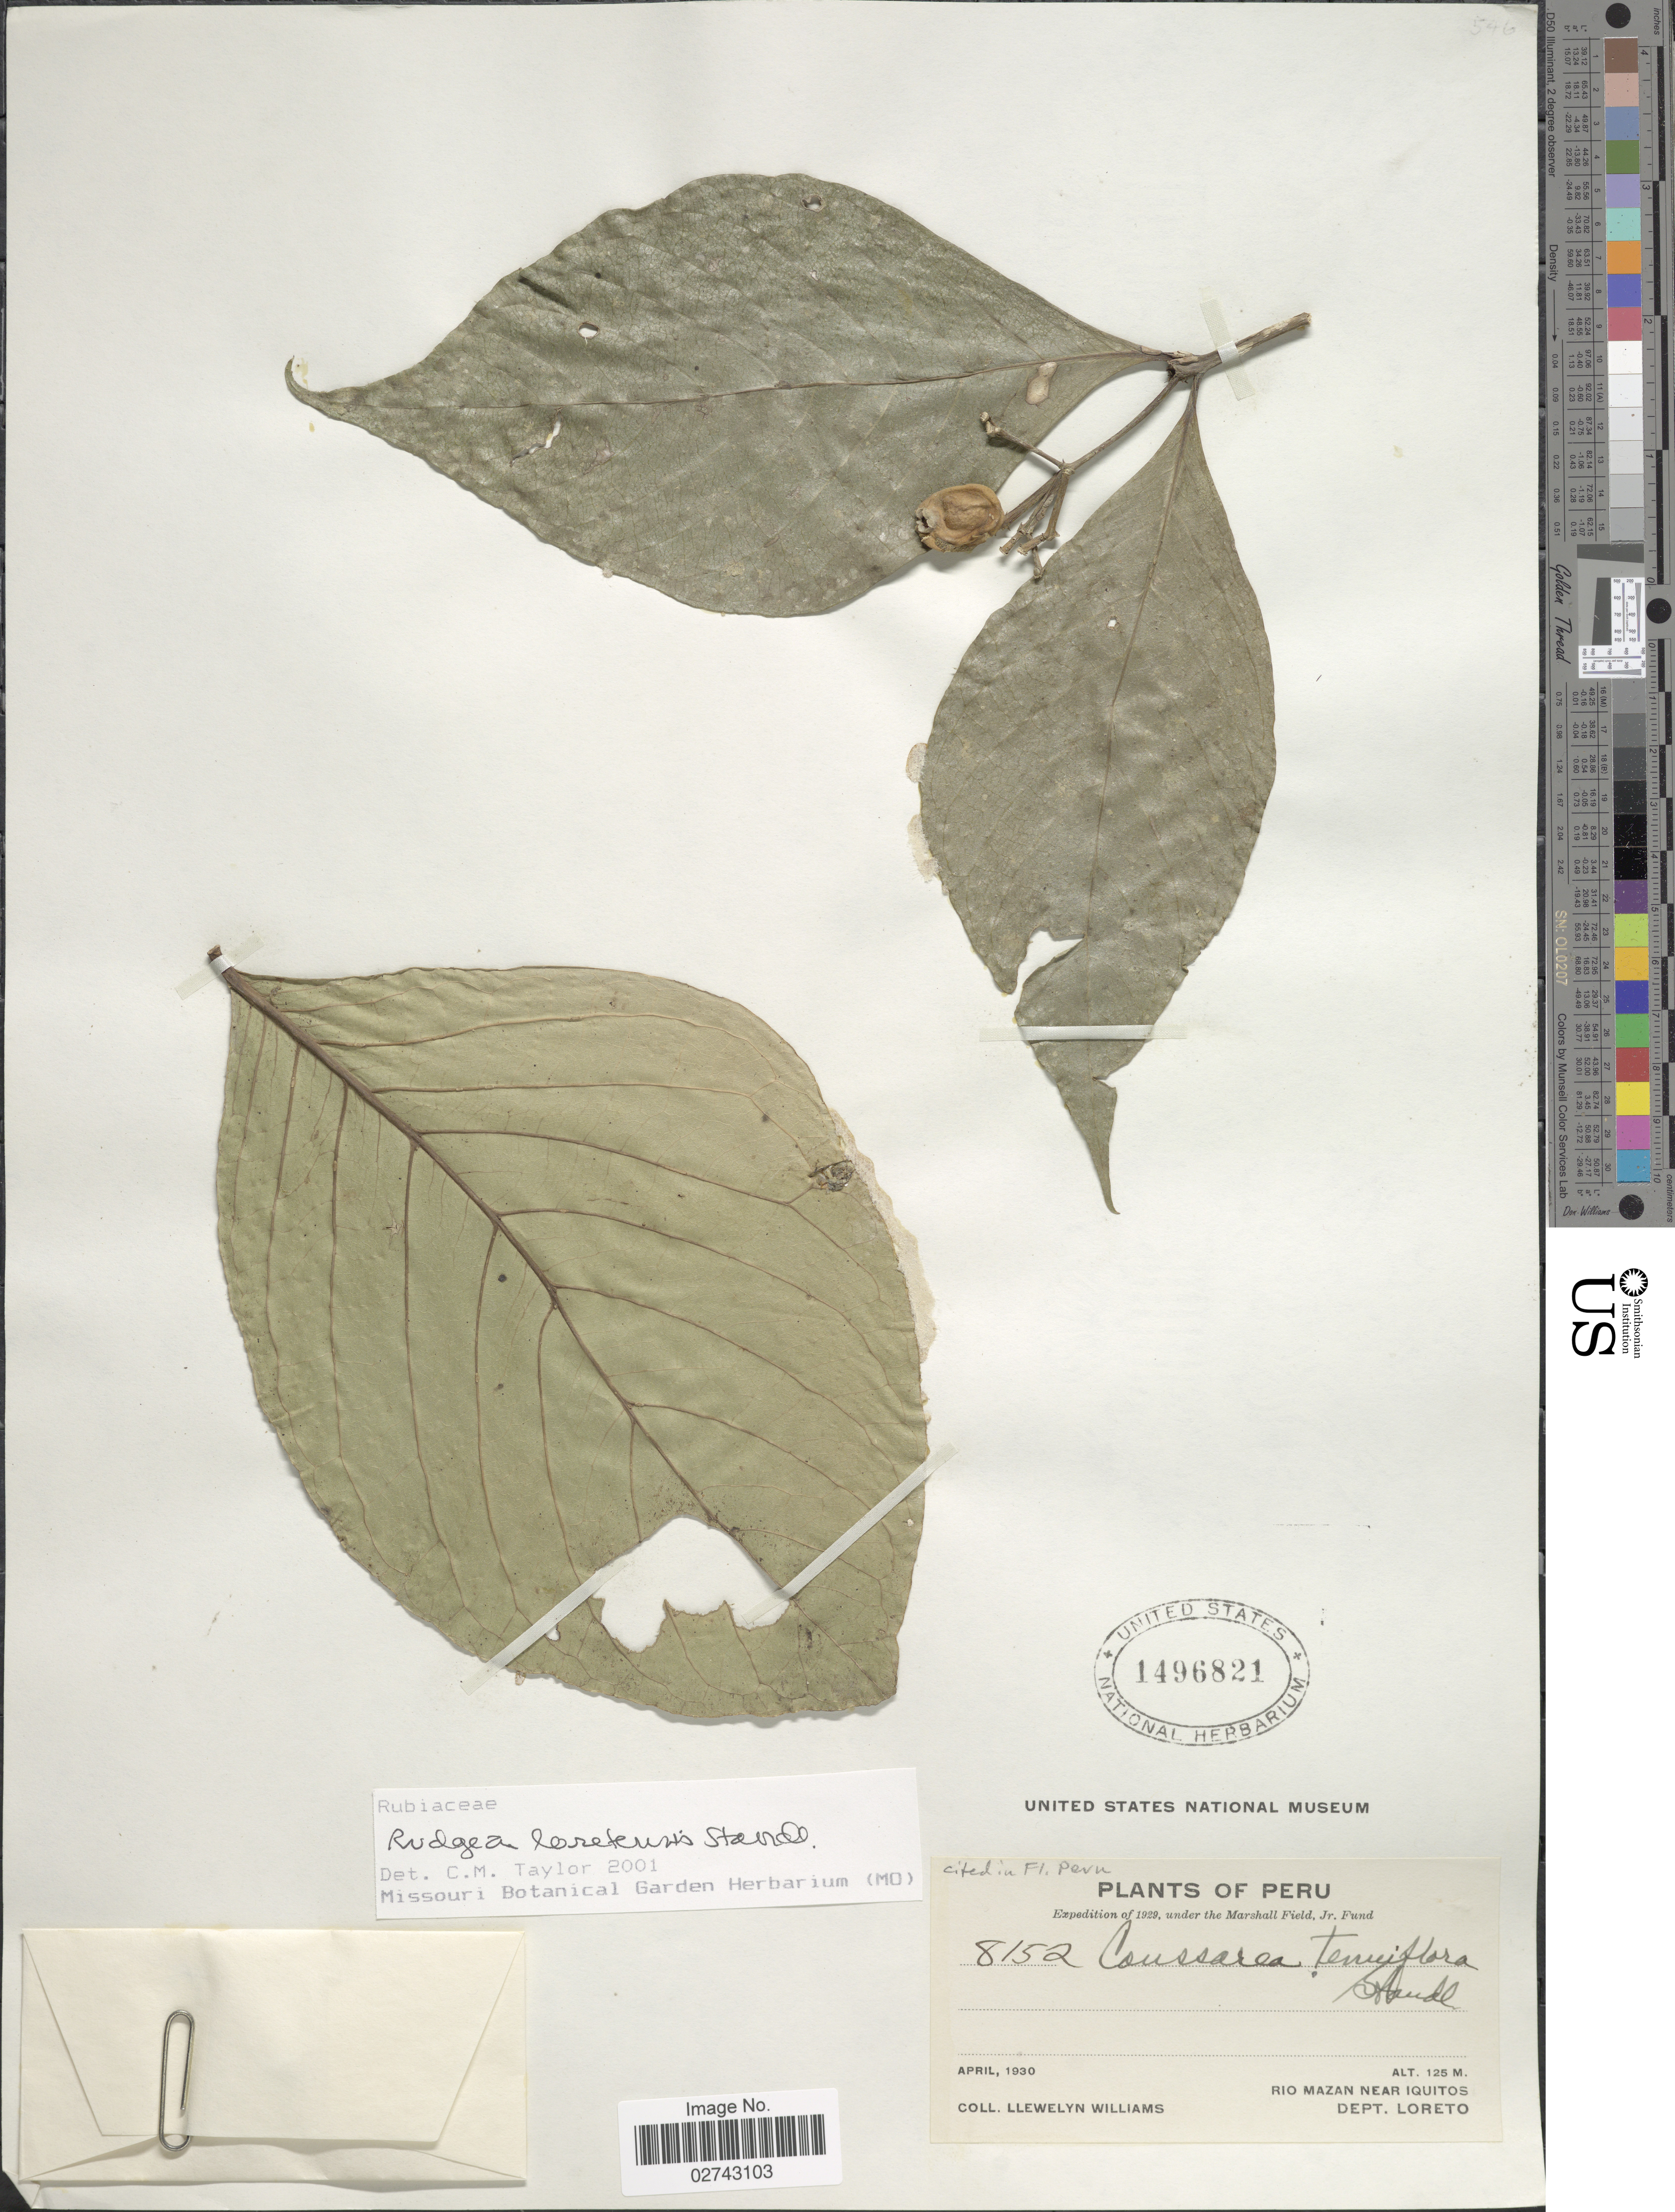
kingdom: Plantae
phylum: Tracheophyta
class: Magnoliopsida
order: Gentianales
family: Rubiaceae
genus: Rudgea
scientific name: Rudgea loretensis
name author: Standl.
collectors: Ll. Williams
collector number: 8152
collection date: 1930-04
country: Peru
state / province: Loreto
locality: Rio Mazan near Iquitos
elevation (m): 125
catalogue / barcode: US 1496821